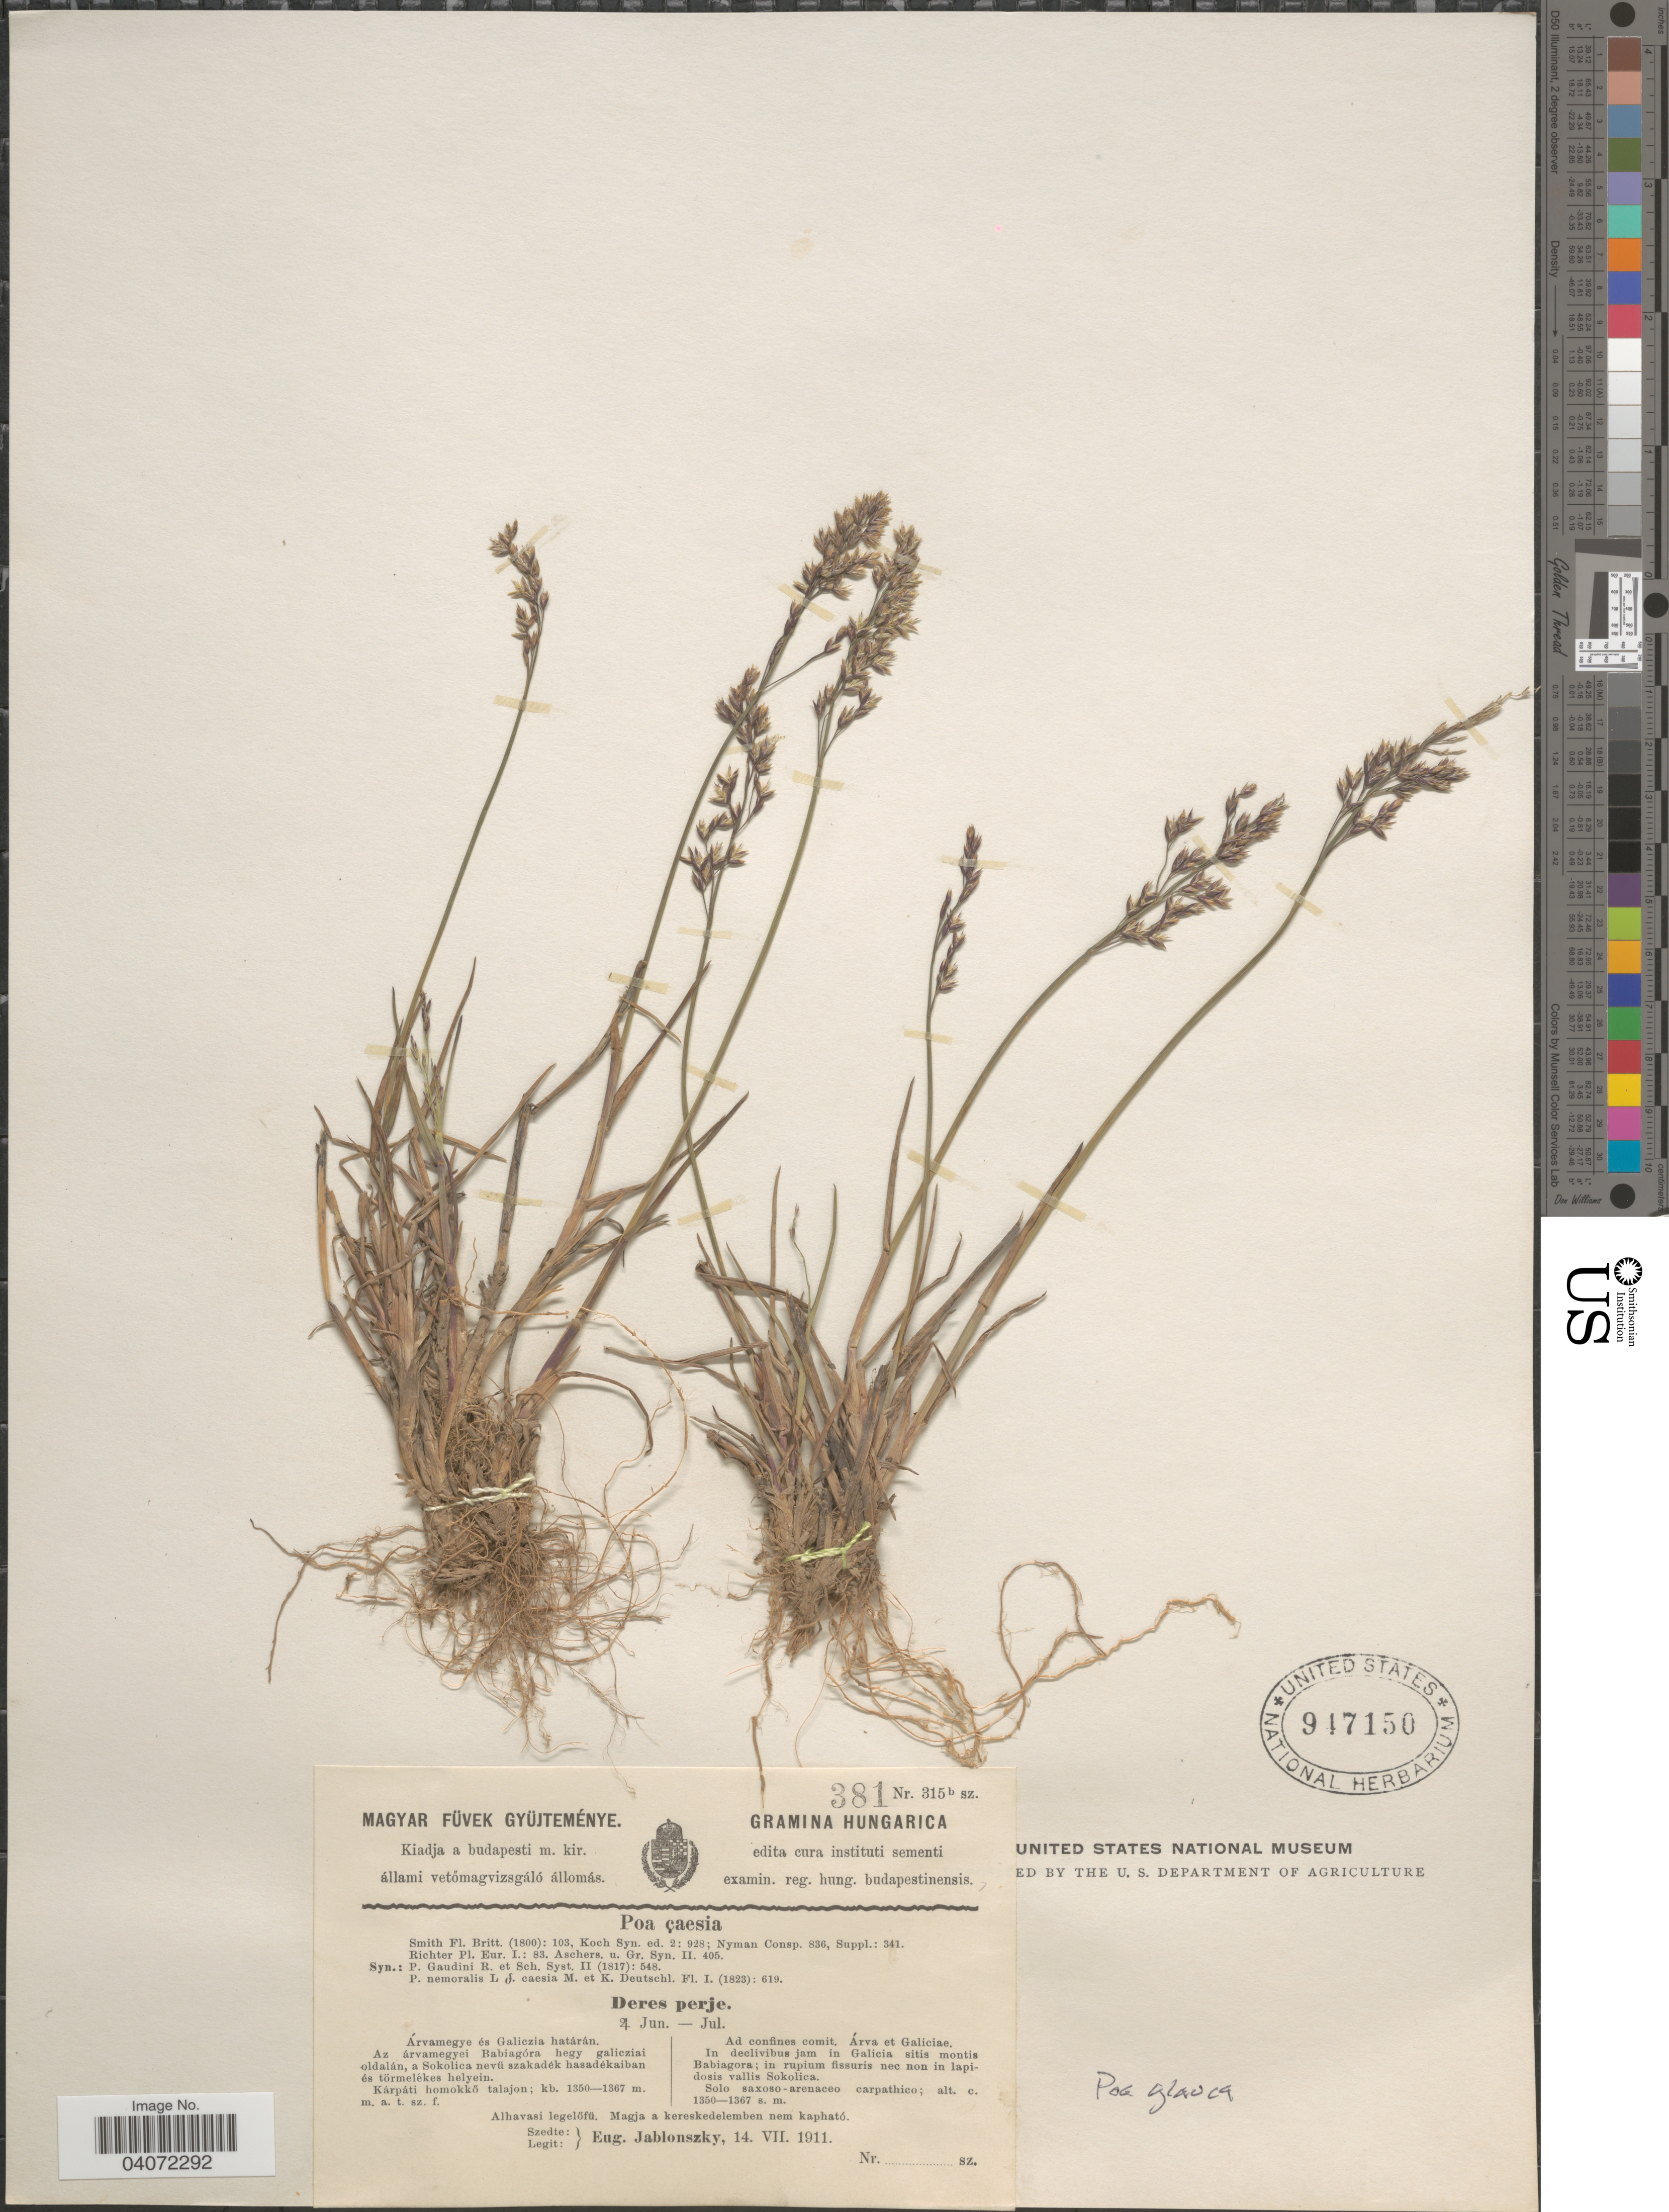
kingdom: Plantae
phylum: Tracheophyta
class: Liliopsida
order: Poales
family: Poaceae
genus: Poa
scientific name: Poa glauca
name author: Vahl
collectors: E. Jablonszky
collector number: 315b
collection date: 1911-07-14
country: Hungary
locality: Ad confines comit. Arva et Galiciae. In declivibus jam in Galicia sitis montis Babiagora; in rupium fissuris nec non in lapidosis vallis Sokolica. Solo saxoso-arenaceo carpathico.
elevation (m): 1350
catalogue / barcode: US 947150